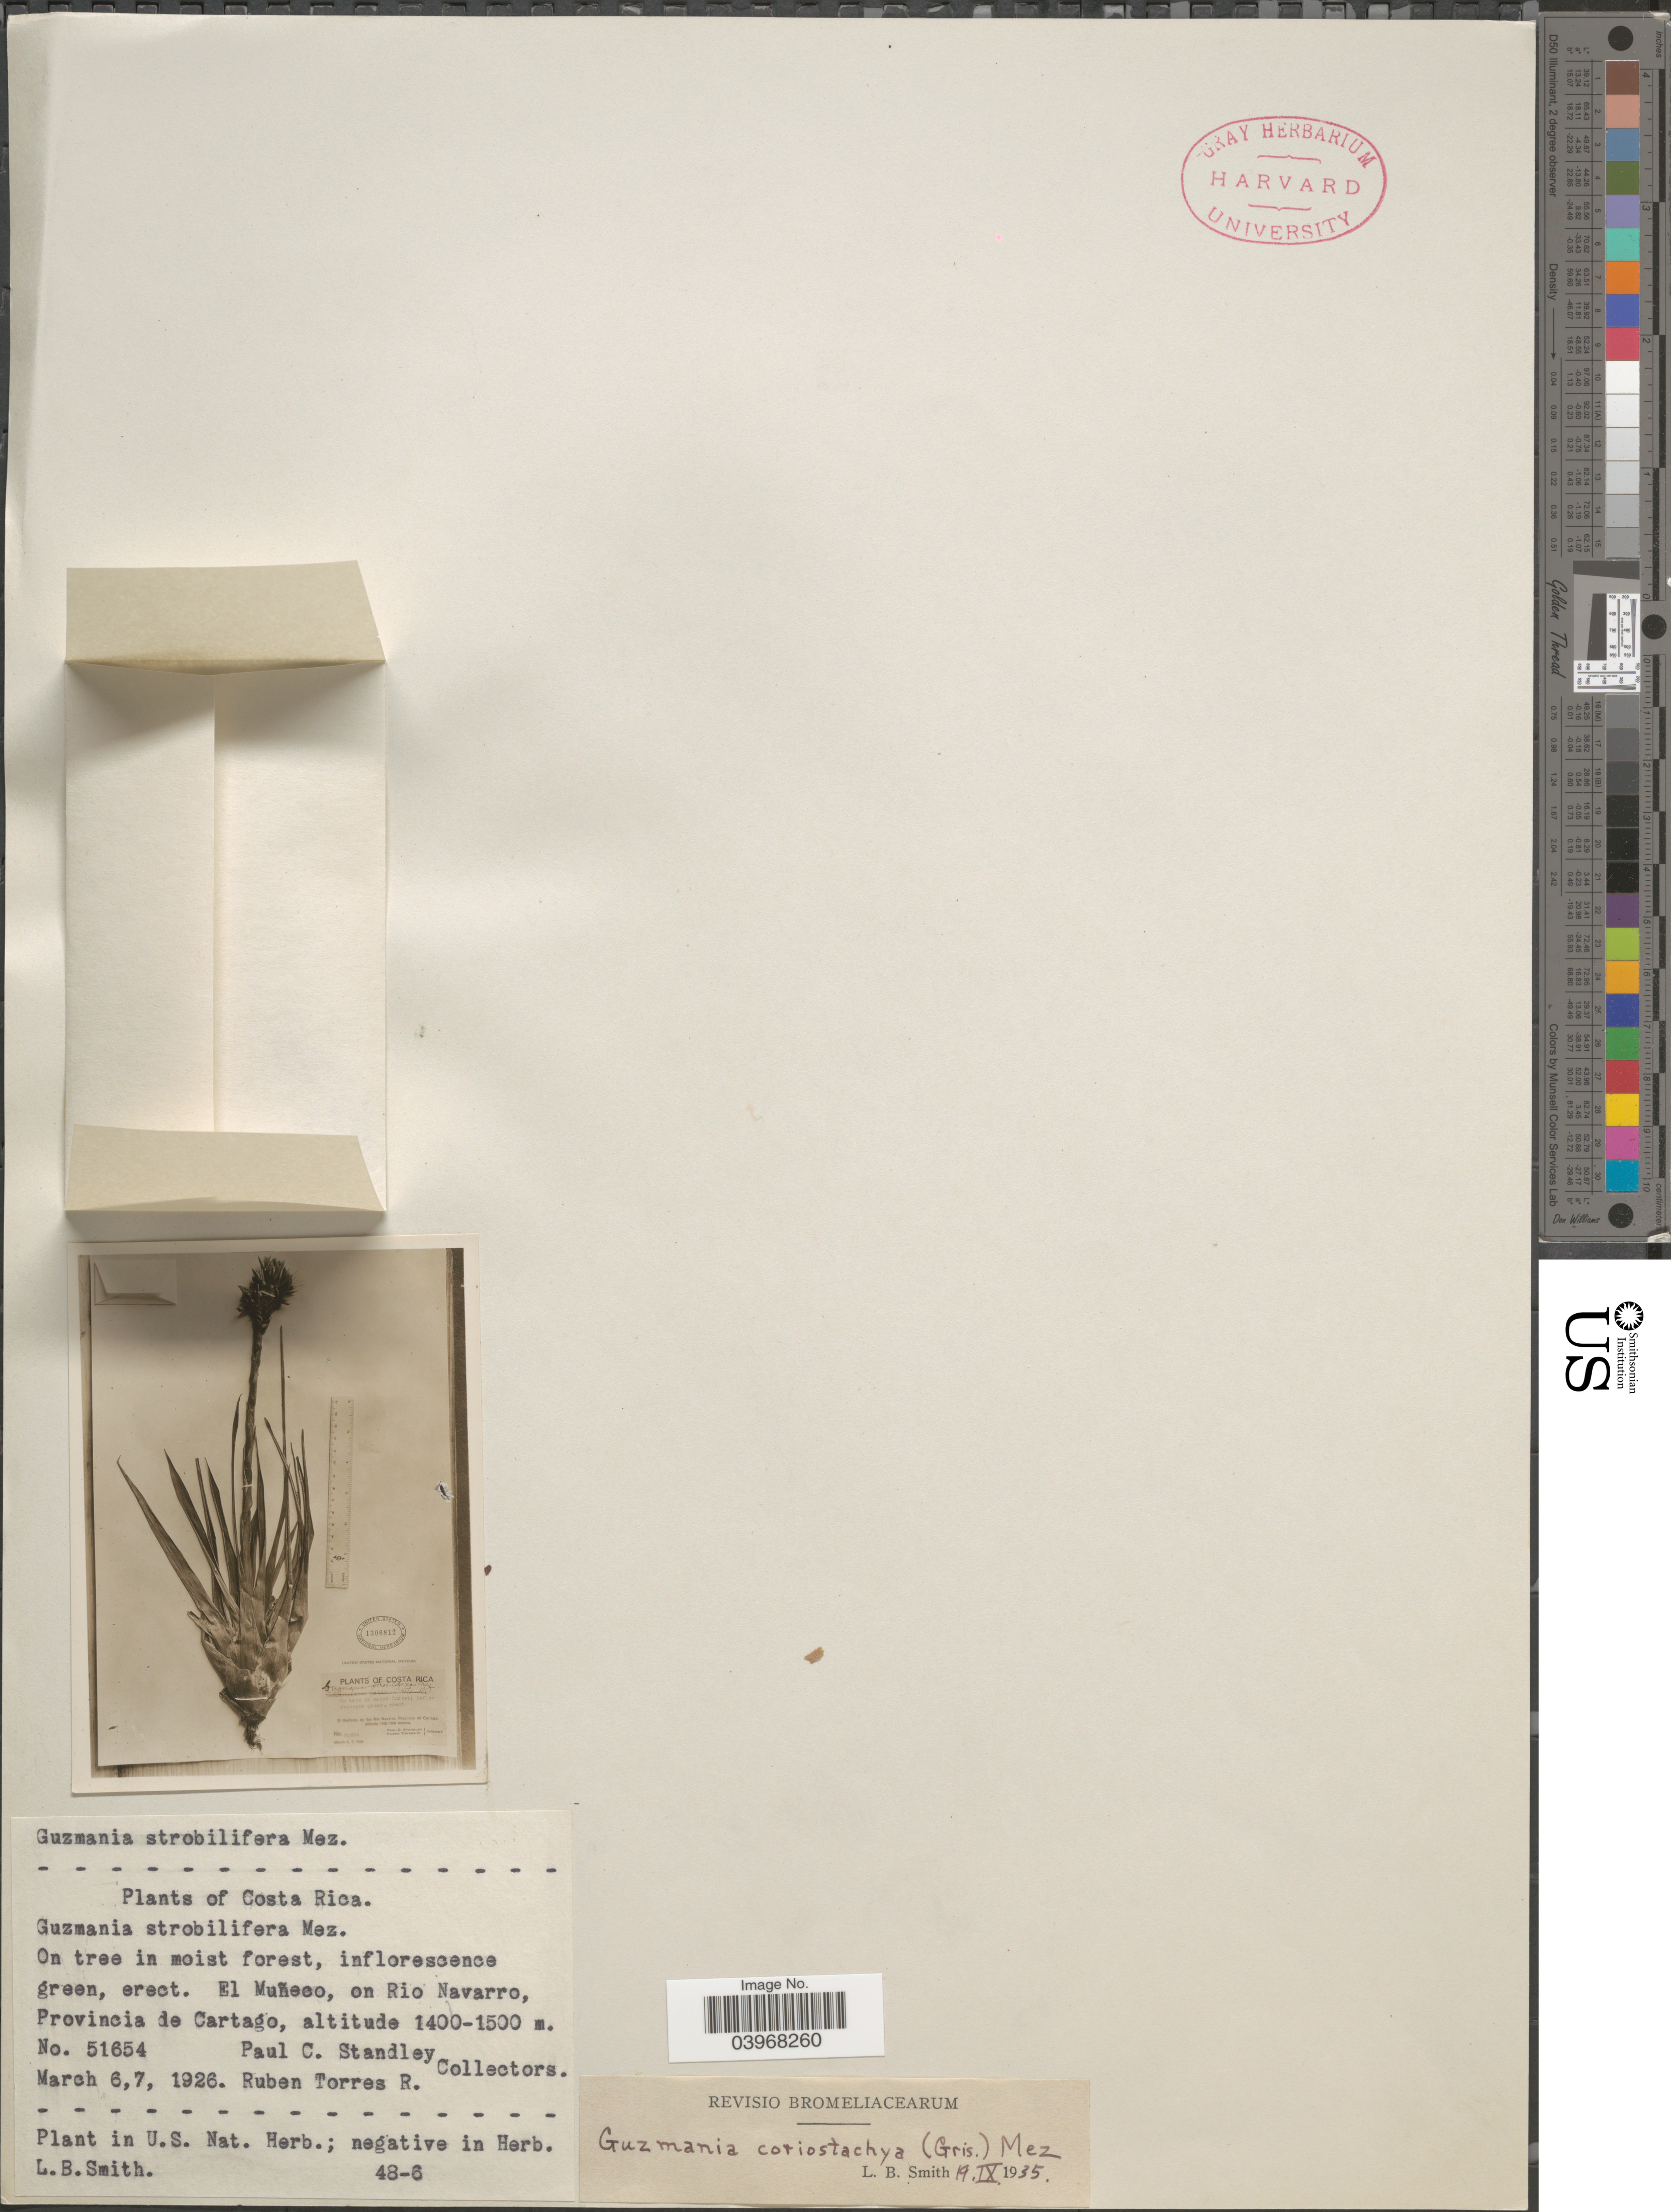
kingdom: Plantae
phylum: Tracheophyta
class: Liliopsida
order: Poales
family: Bromeliaceae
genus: Guzmania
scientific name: Guzmania coriostachya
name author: (Griseb.) Mez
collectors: P. C. Standley & R. Torres Rojas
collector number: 51654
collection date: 1926-03-06/1926-03-07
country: Costa Rica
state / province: Cartago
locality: El Muñeco, on Rio Navarro.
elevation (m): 1400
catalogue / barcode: US 1306812